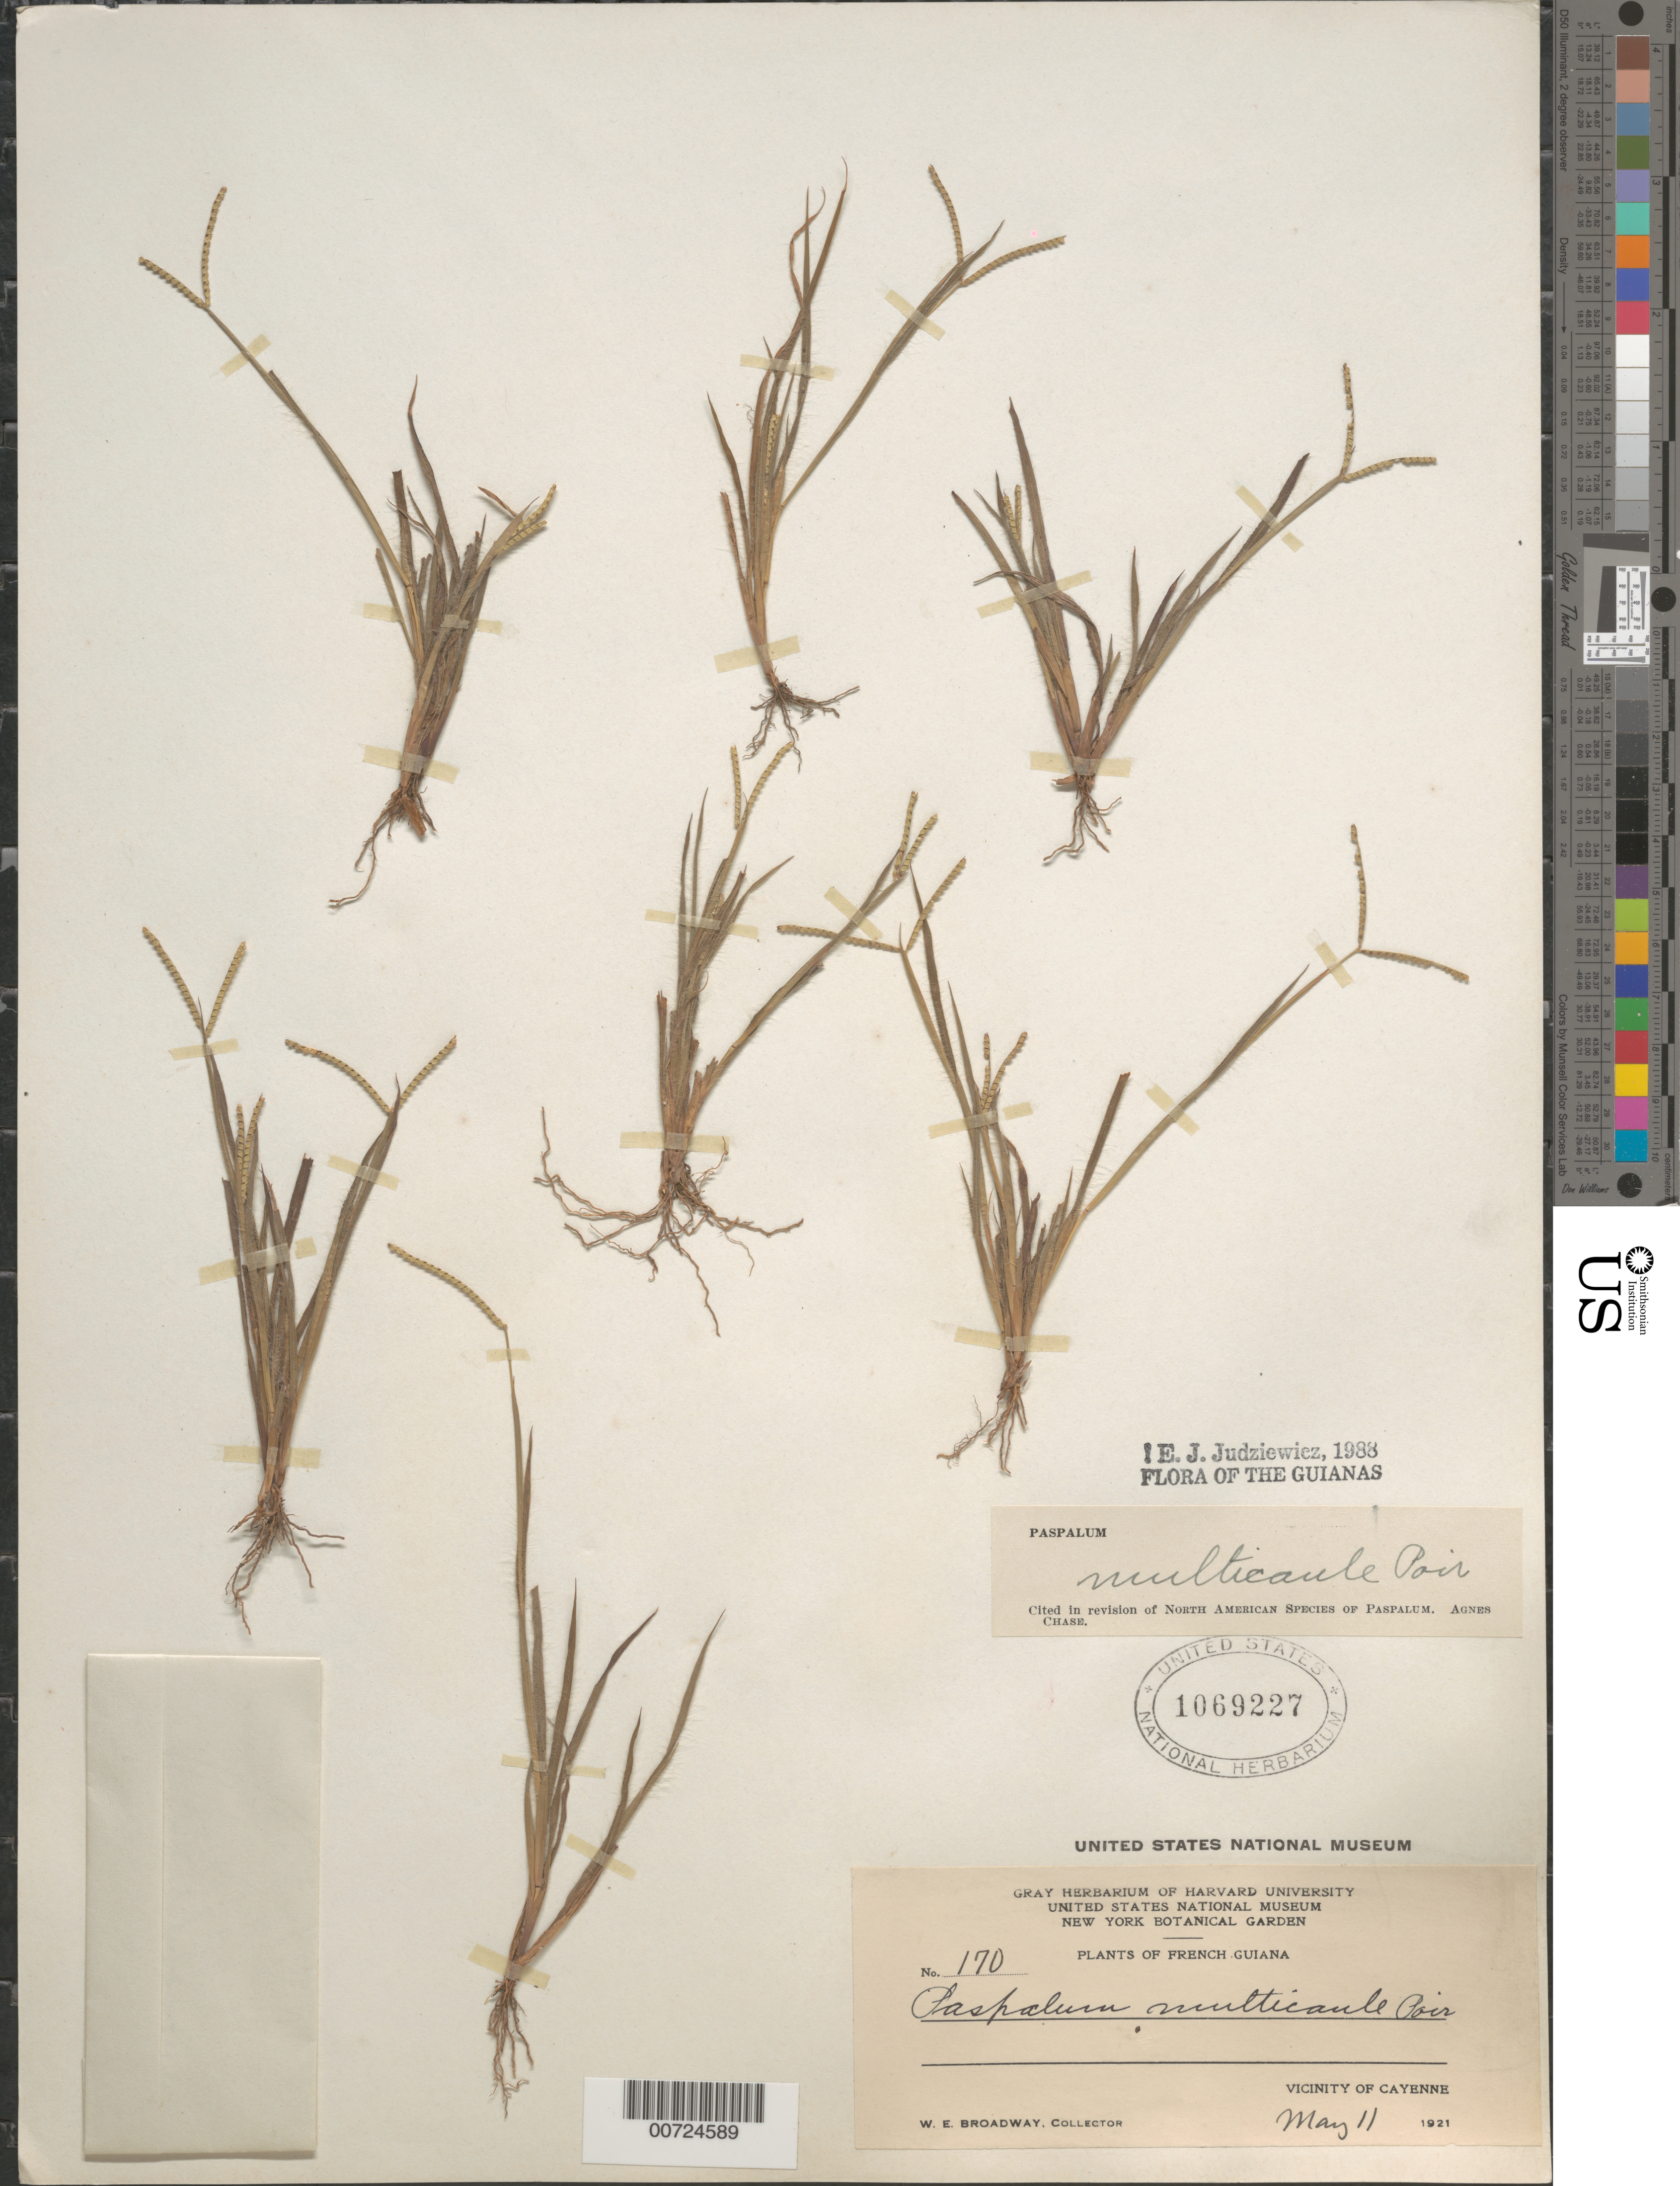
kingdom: Plantae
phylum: Tracheophyta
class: Liliopsida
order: Poales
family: Poaceae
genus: Paspalum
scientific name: Paspalum multicaule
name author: Poir.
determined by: Judziewicz, E. J.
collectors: W. E. Broadway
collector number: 170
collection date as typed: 11-May-21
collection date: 1921-05-11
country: French Guiana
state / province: Cayenne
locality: Cayenne, vic.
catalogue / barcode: US 1069227